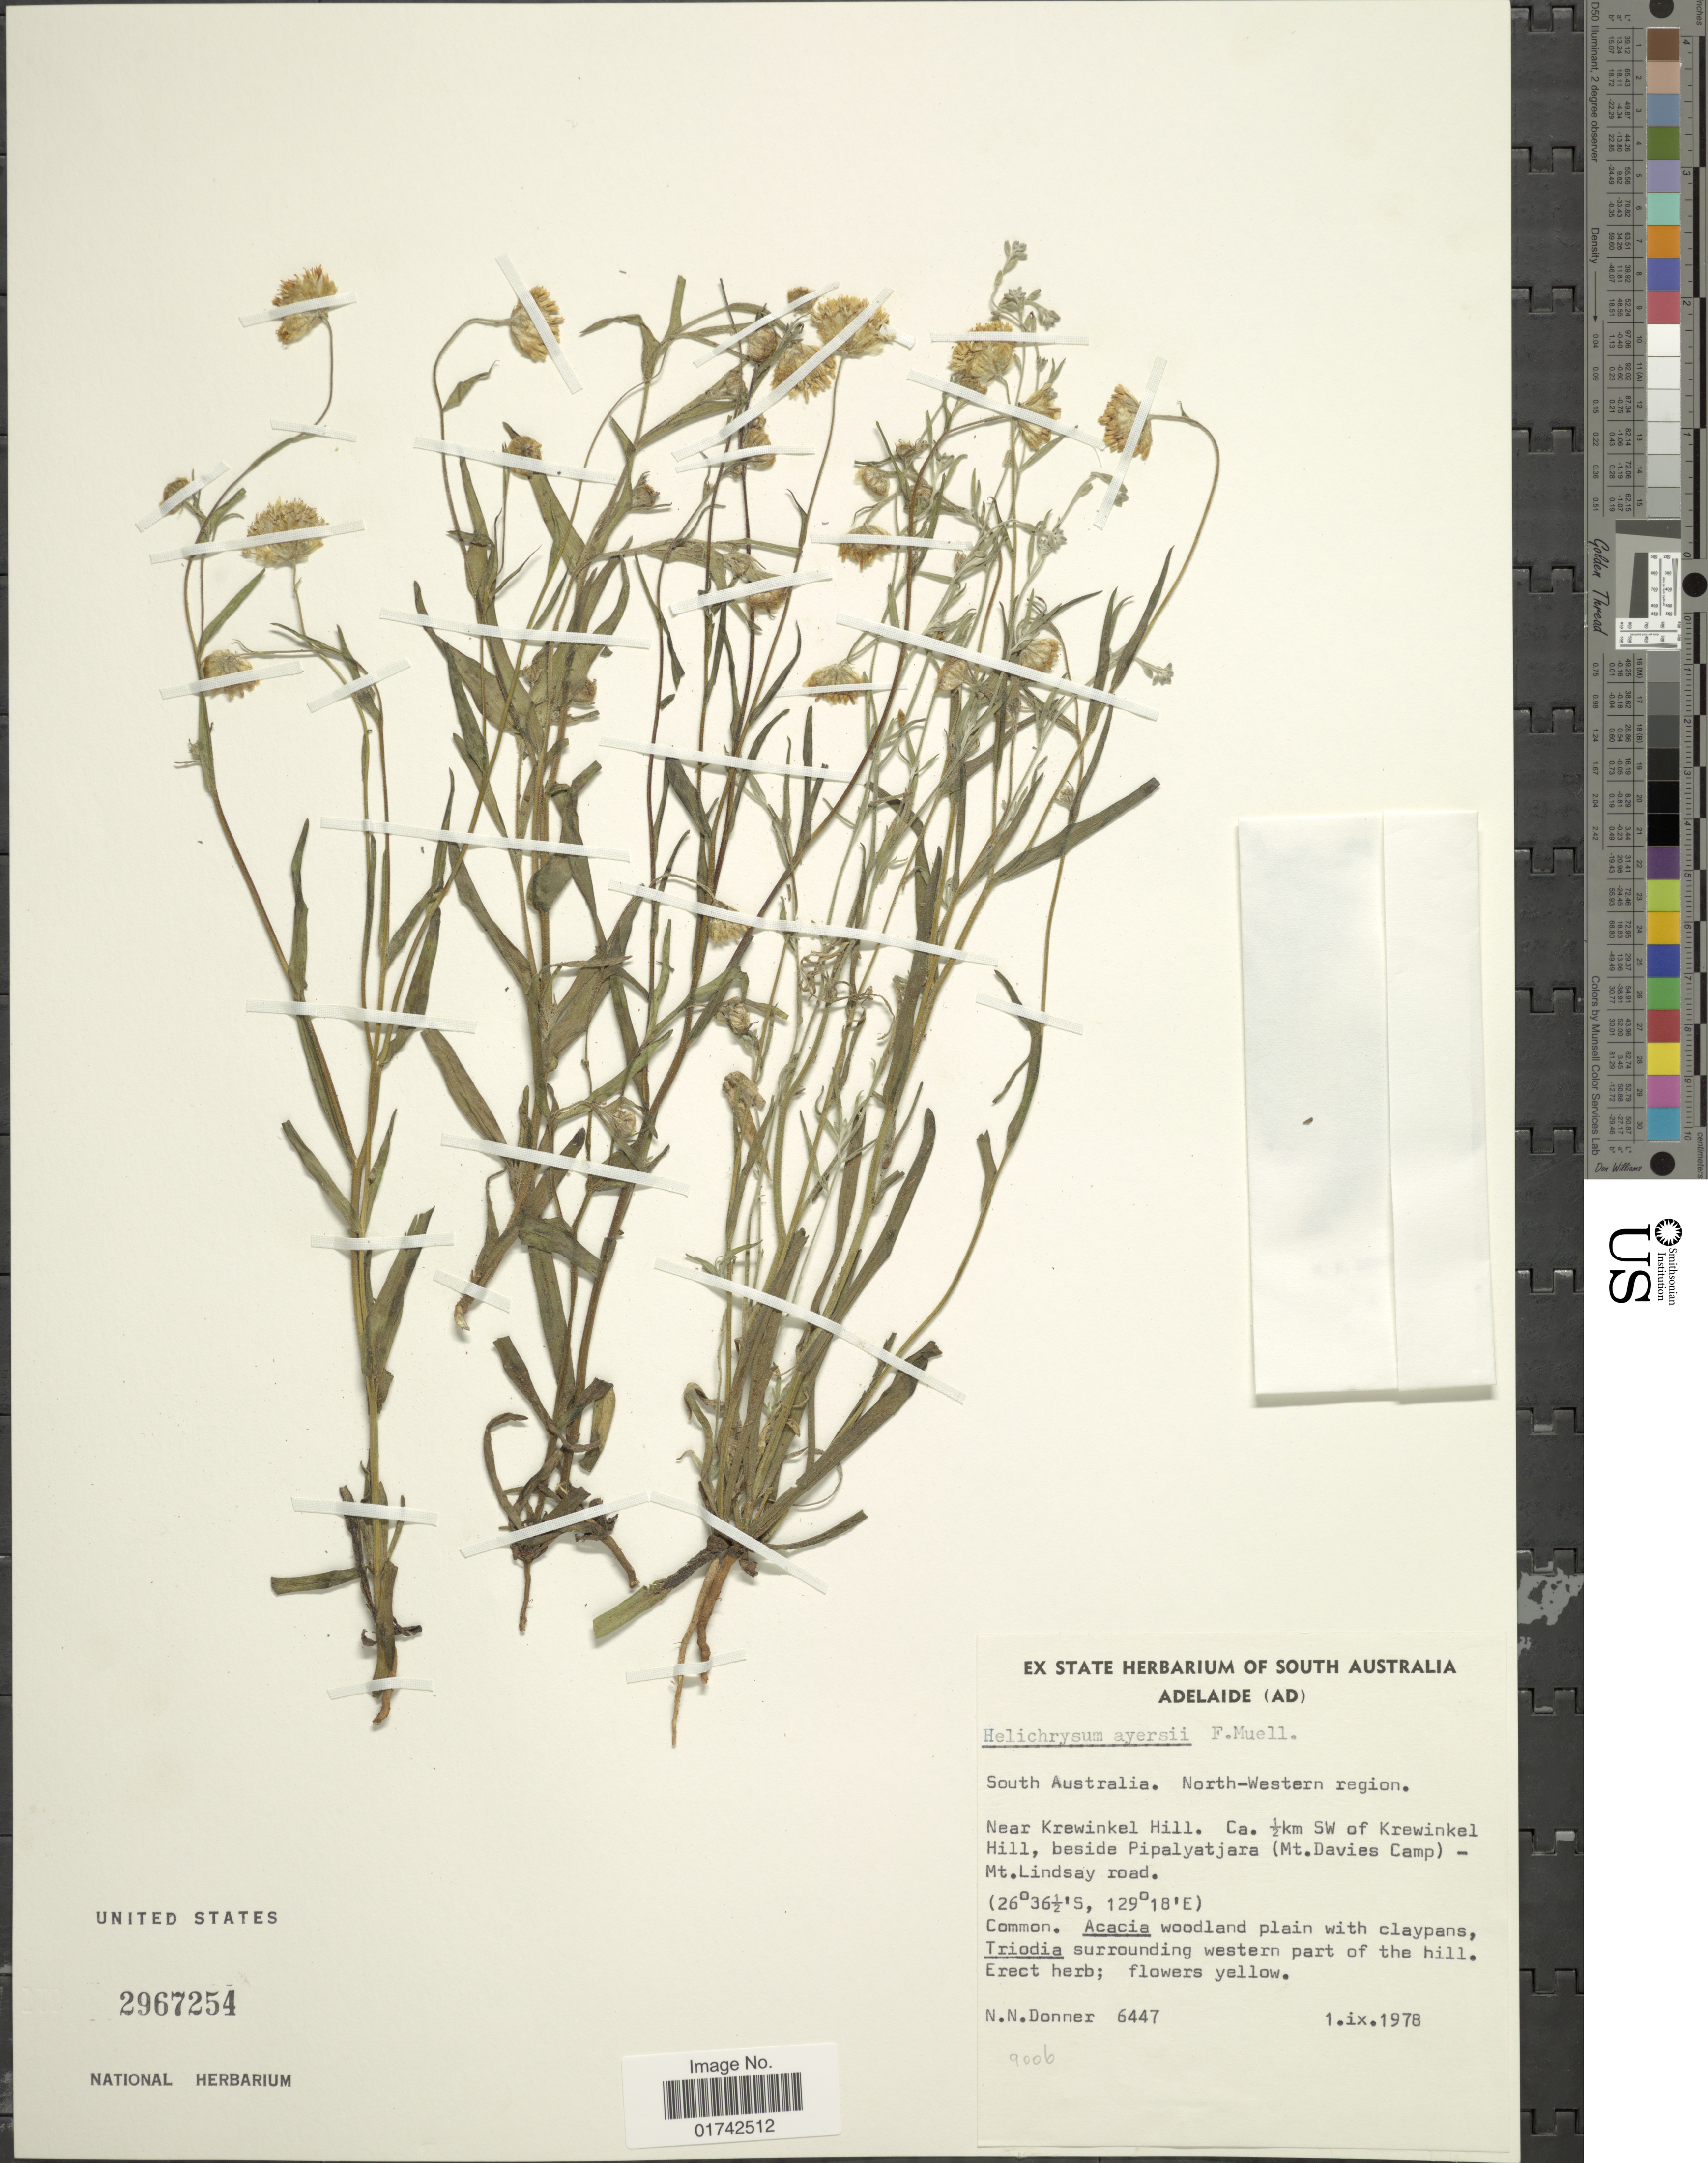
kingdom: Plantae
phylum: Tracheophyta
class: Magnoliopsida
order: Asterales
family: Asteraceae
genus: Helichrysum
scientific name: Helichrysum ayersii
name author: F. Muell.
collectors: N. Donner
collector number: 6447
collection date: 1978-09-01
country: Australia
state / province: South Australia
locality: North-Western Region. Near Krewinkel Hill. Ca. 1/2 km SW of Krewinkel Hill, beside Pipalyatjara (Mt. davies Camp) - Mt. Lindsey Road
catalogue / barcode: US 2967254